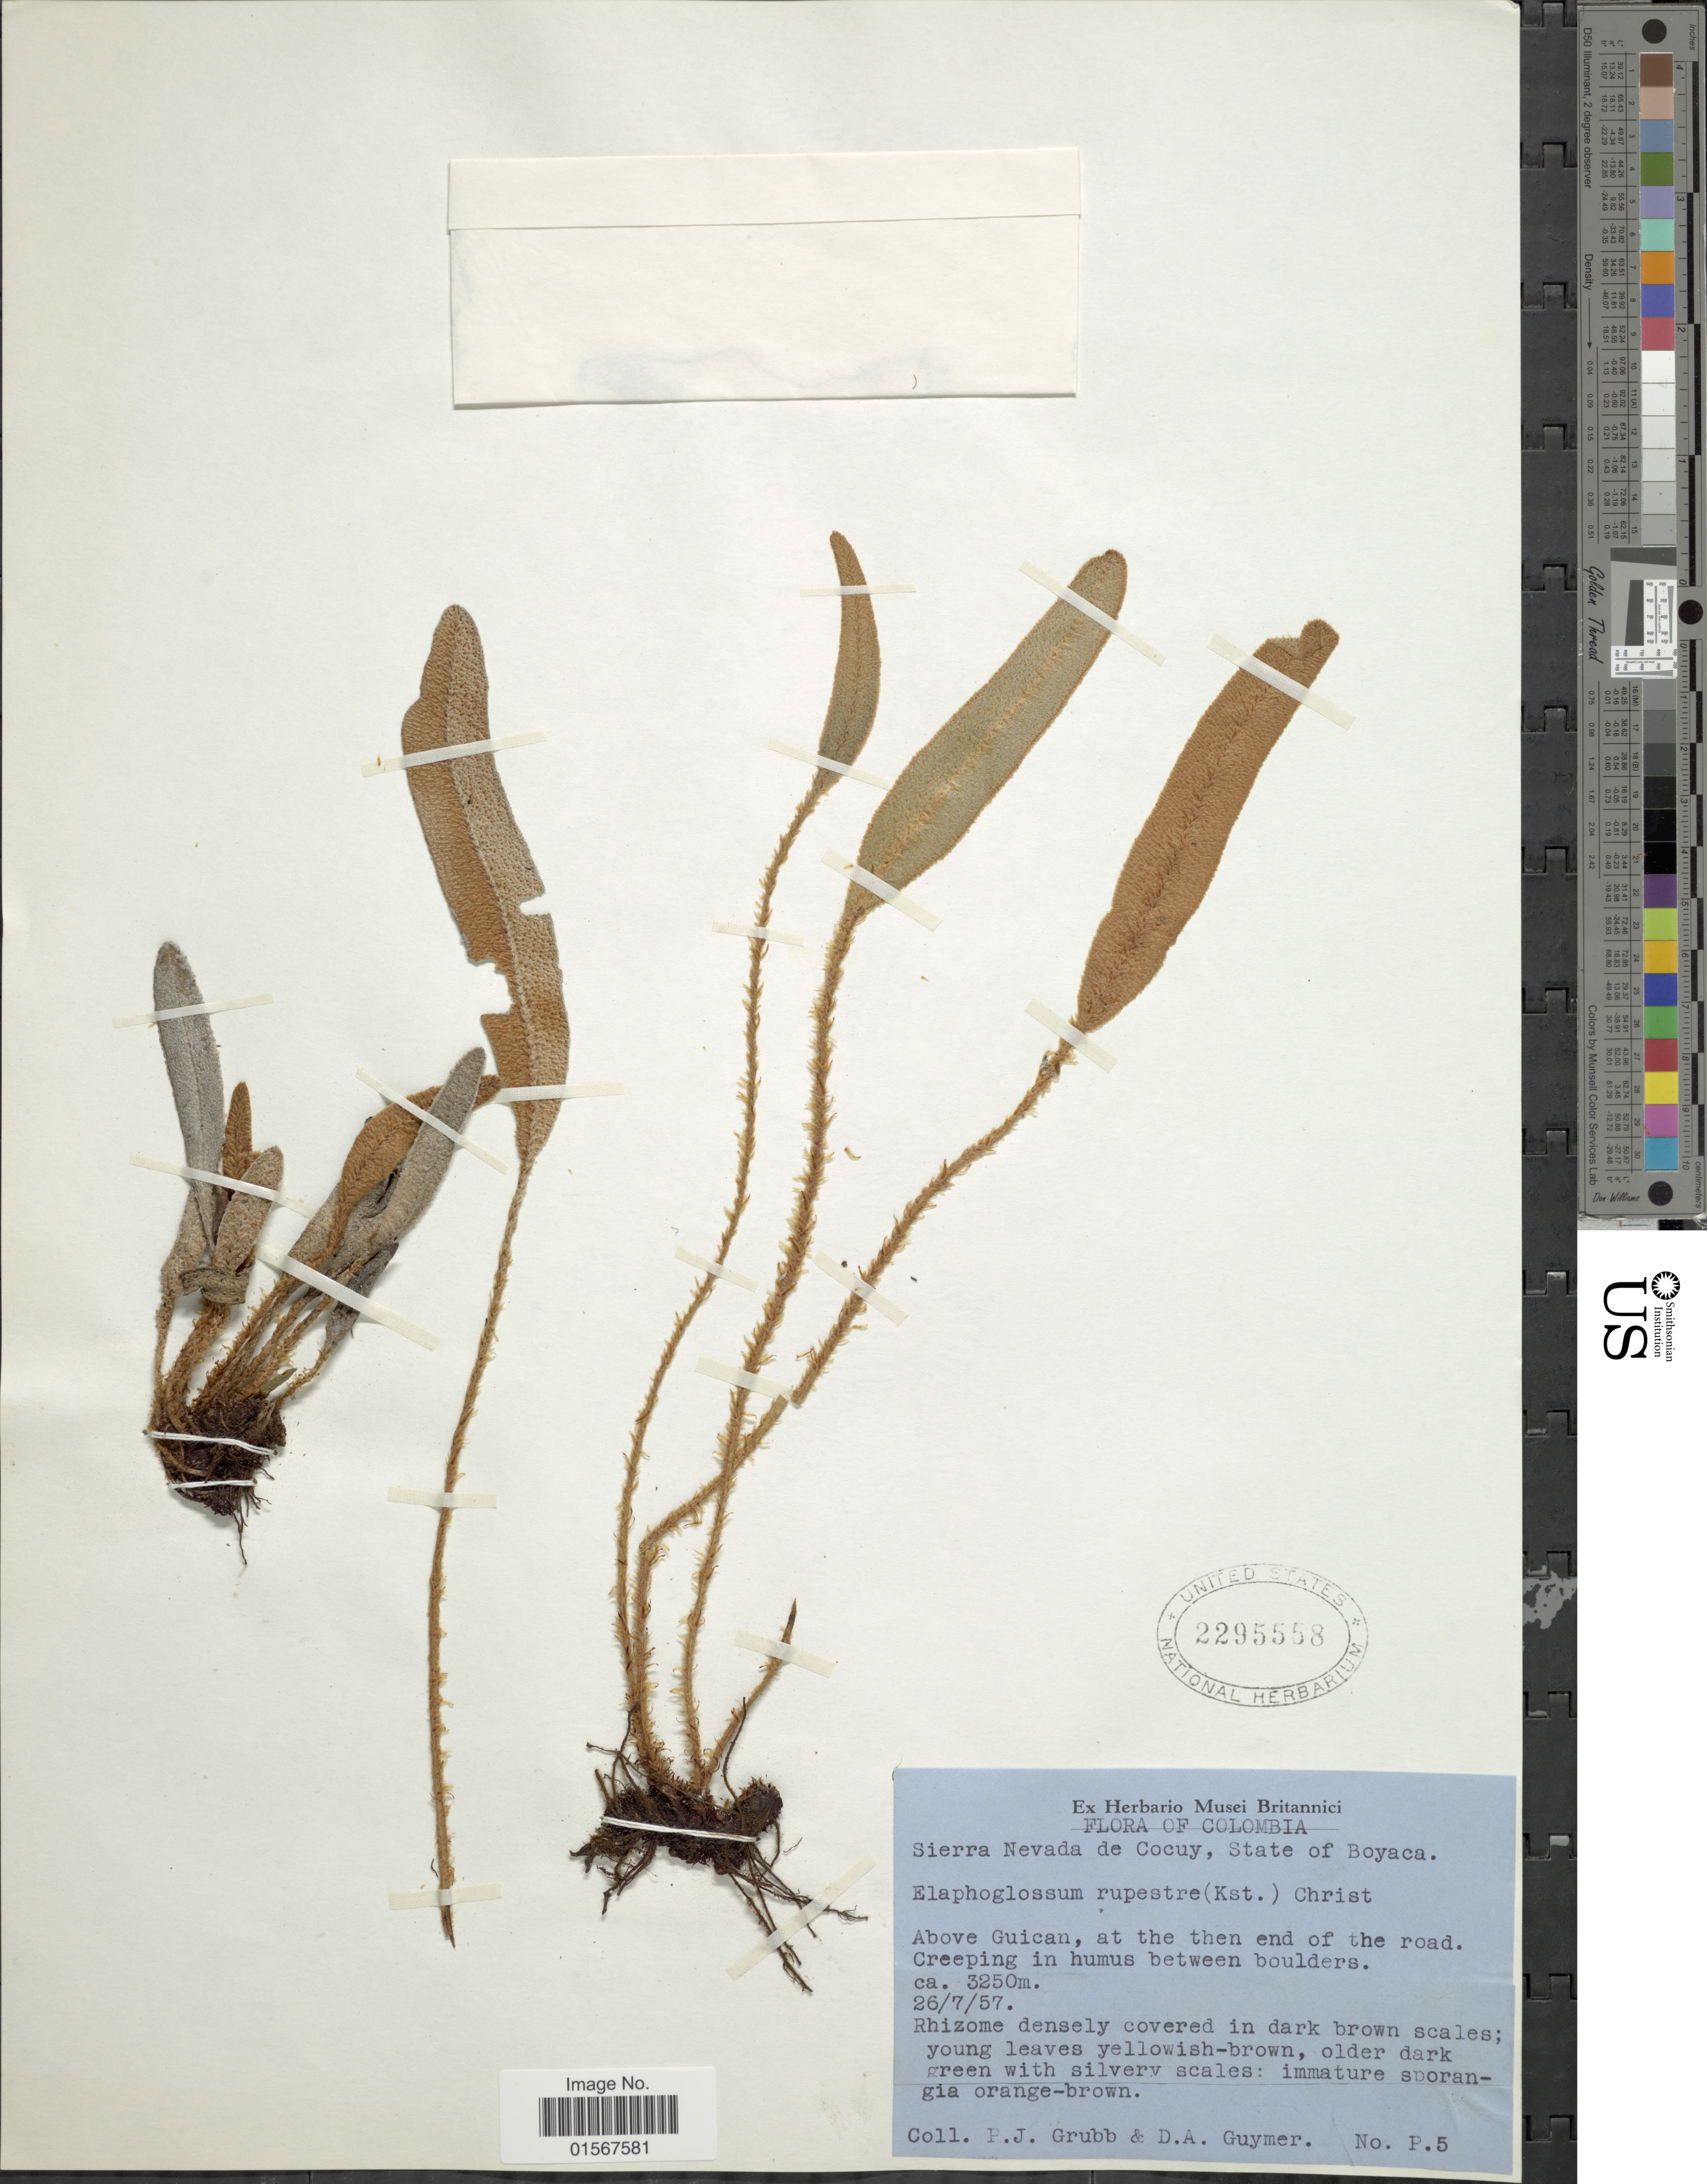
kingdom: Plantae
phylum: Tracheophyta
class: Polypodiopsida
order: Polypodiales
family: Dryopteridaceae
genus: Elaphoglossum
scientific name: Elaphoglossum rupestre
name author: (H. Karst.) Christ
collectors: P. J. Grubb & D. Guymer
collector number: P5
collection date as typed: Transcribed d/m/y: 26/7/57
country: Colombia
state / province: Boyacá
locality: Sierra Nevada de Cocuy, State of Boyaca, above Guican, at the end of the road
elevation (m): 3250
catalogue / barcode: US 2295558